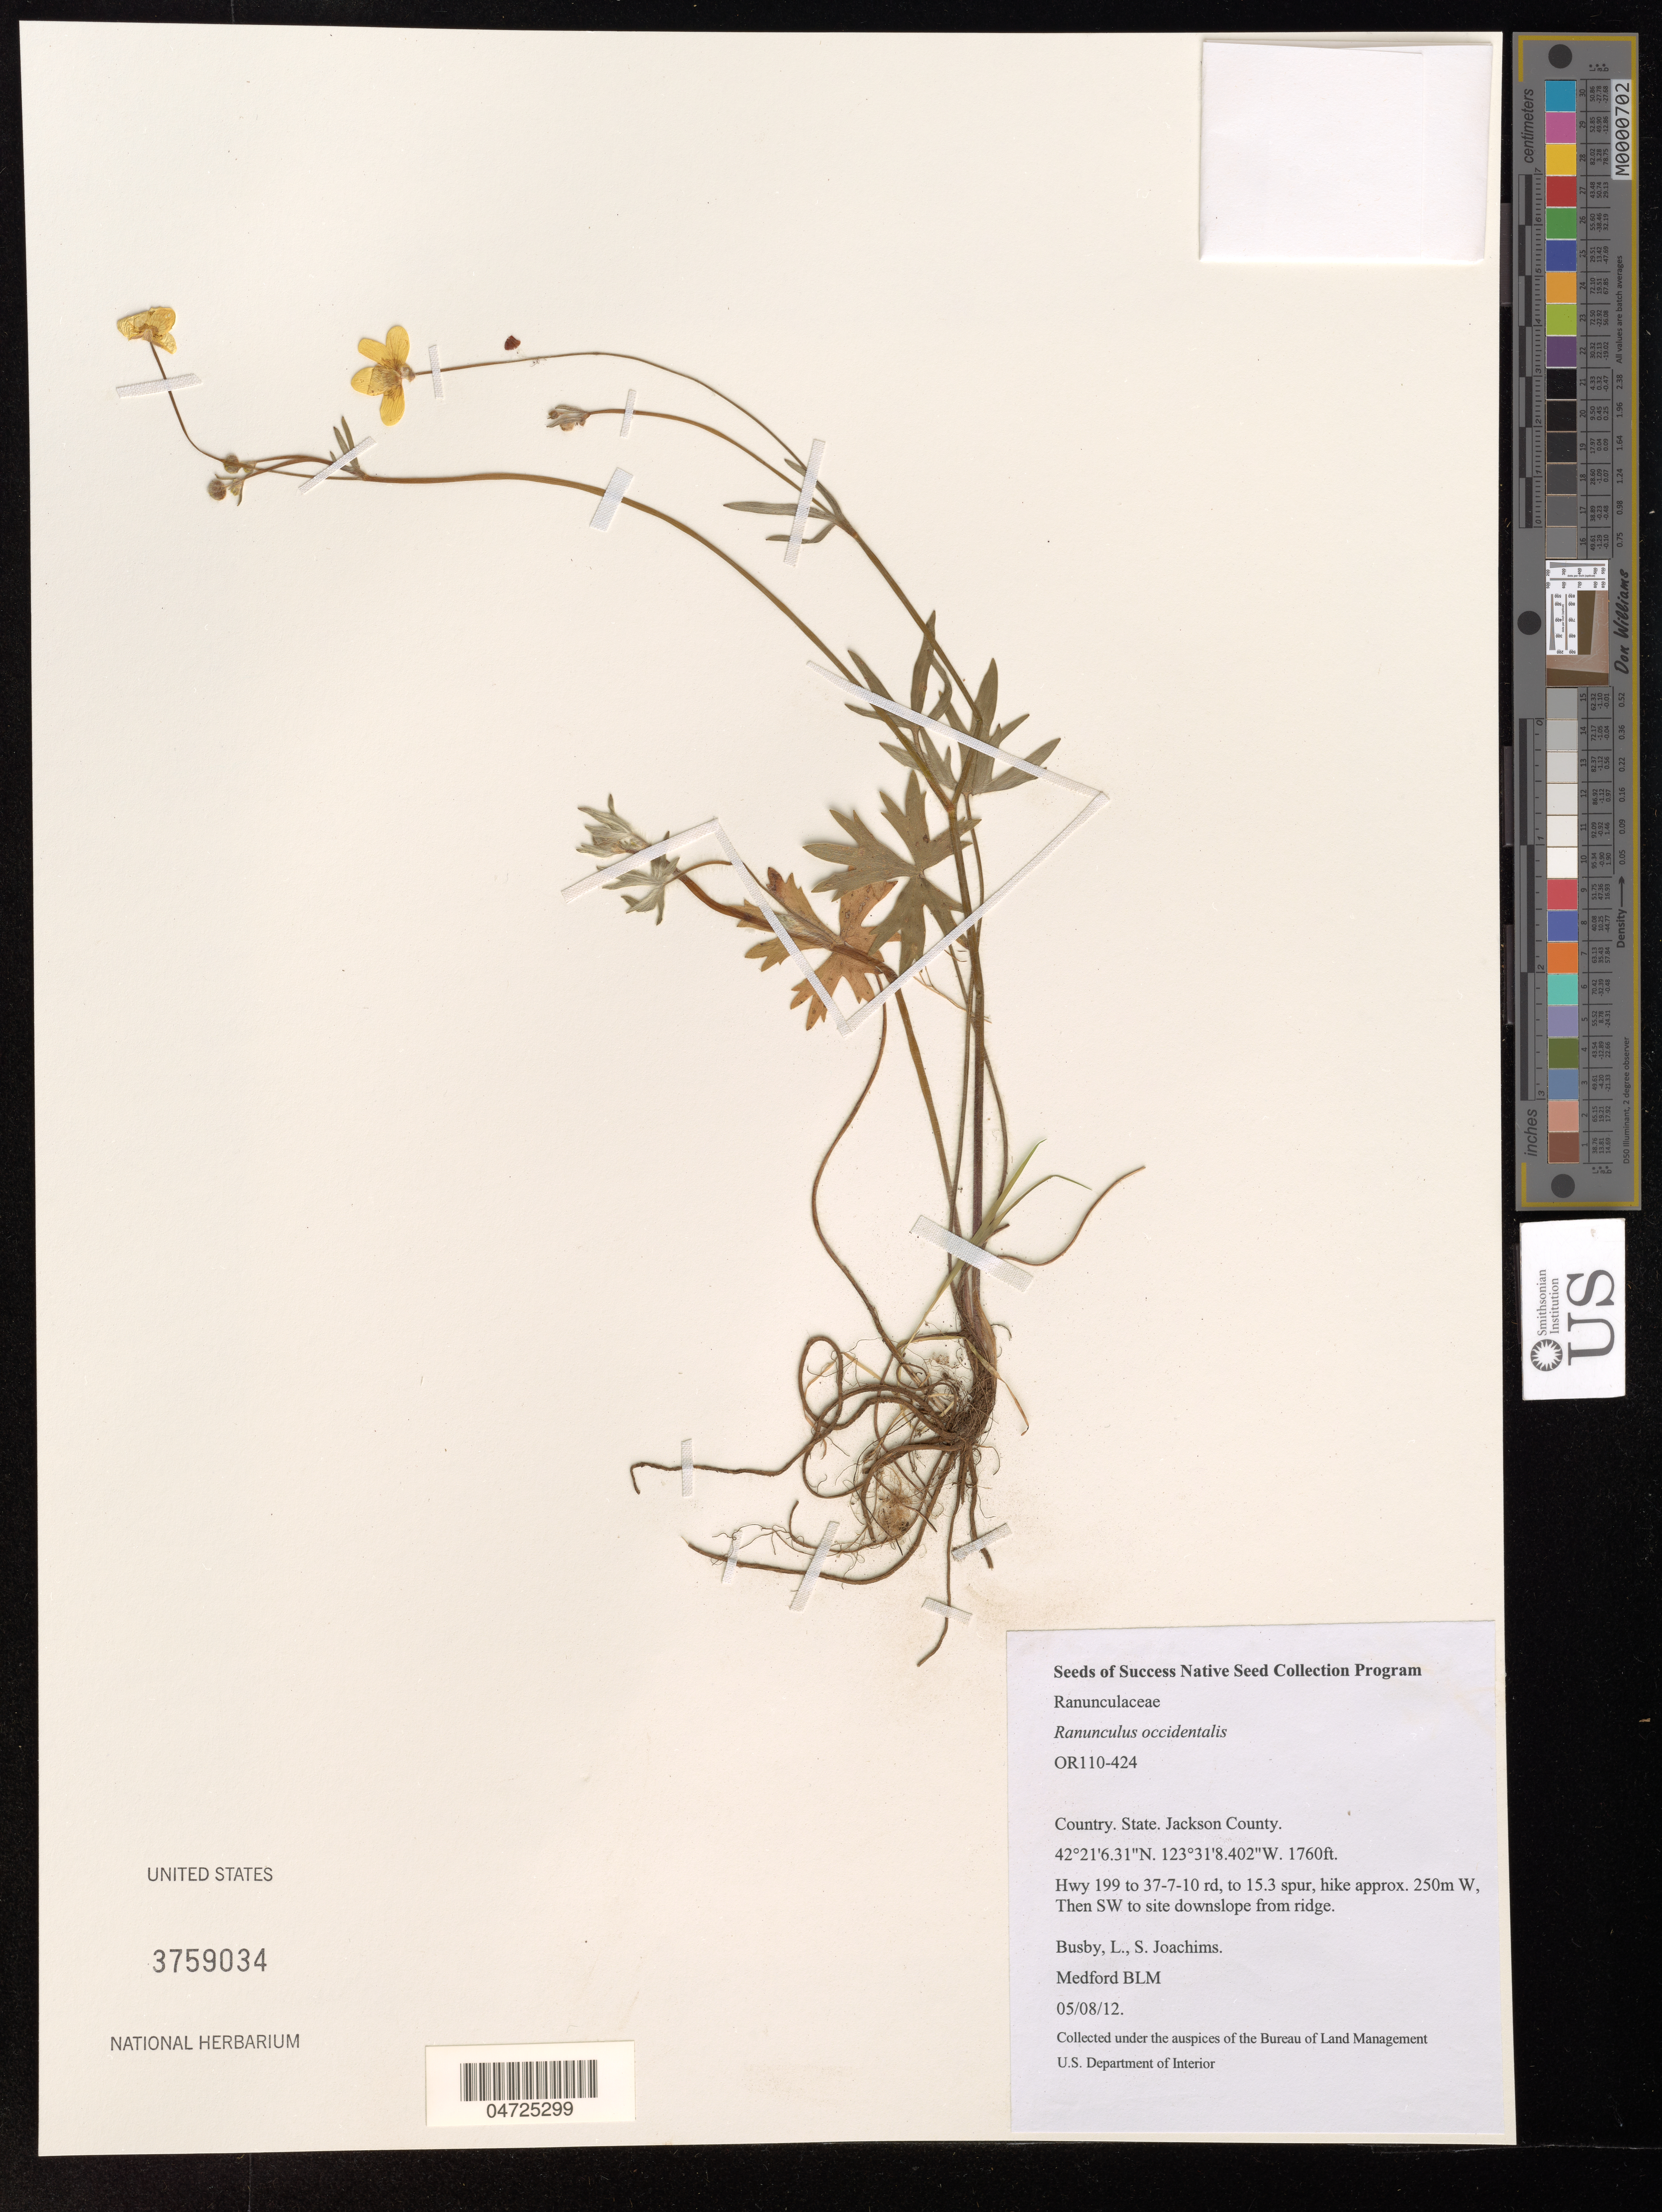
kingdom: Plantae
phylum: Tracheophyta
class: Magnoliopsida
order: Ranunculales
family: Ranunculaceae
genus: Ranunculus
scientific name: Ranunculus occidentalis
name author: Nutt.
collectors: L. Busby & S. Joachims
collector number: OR110-424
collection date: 2012-05-08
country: United States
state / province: Oregon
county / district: Jackson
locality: Jackson County. Hwy 199 to 37-7-10 rd, to 15.3 spur, hike approx. 250m W, Then SW to site downslope from ridge.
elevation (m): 536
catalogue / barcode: US 3759034